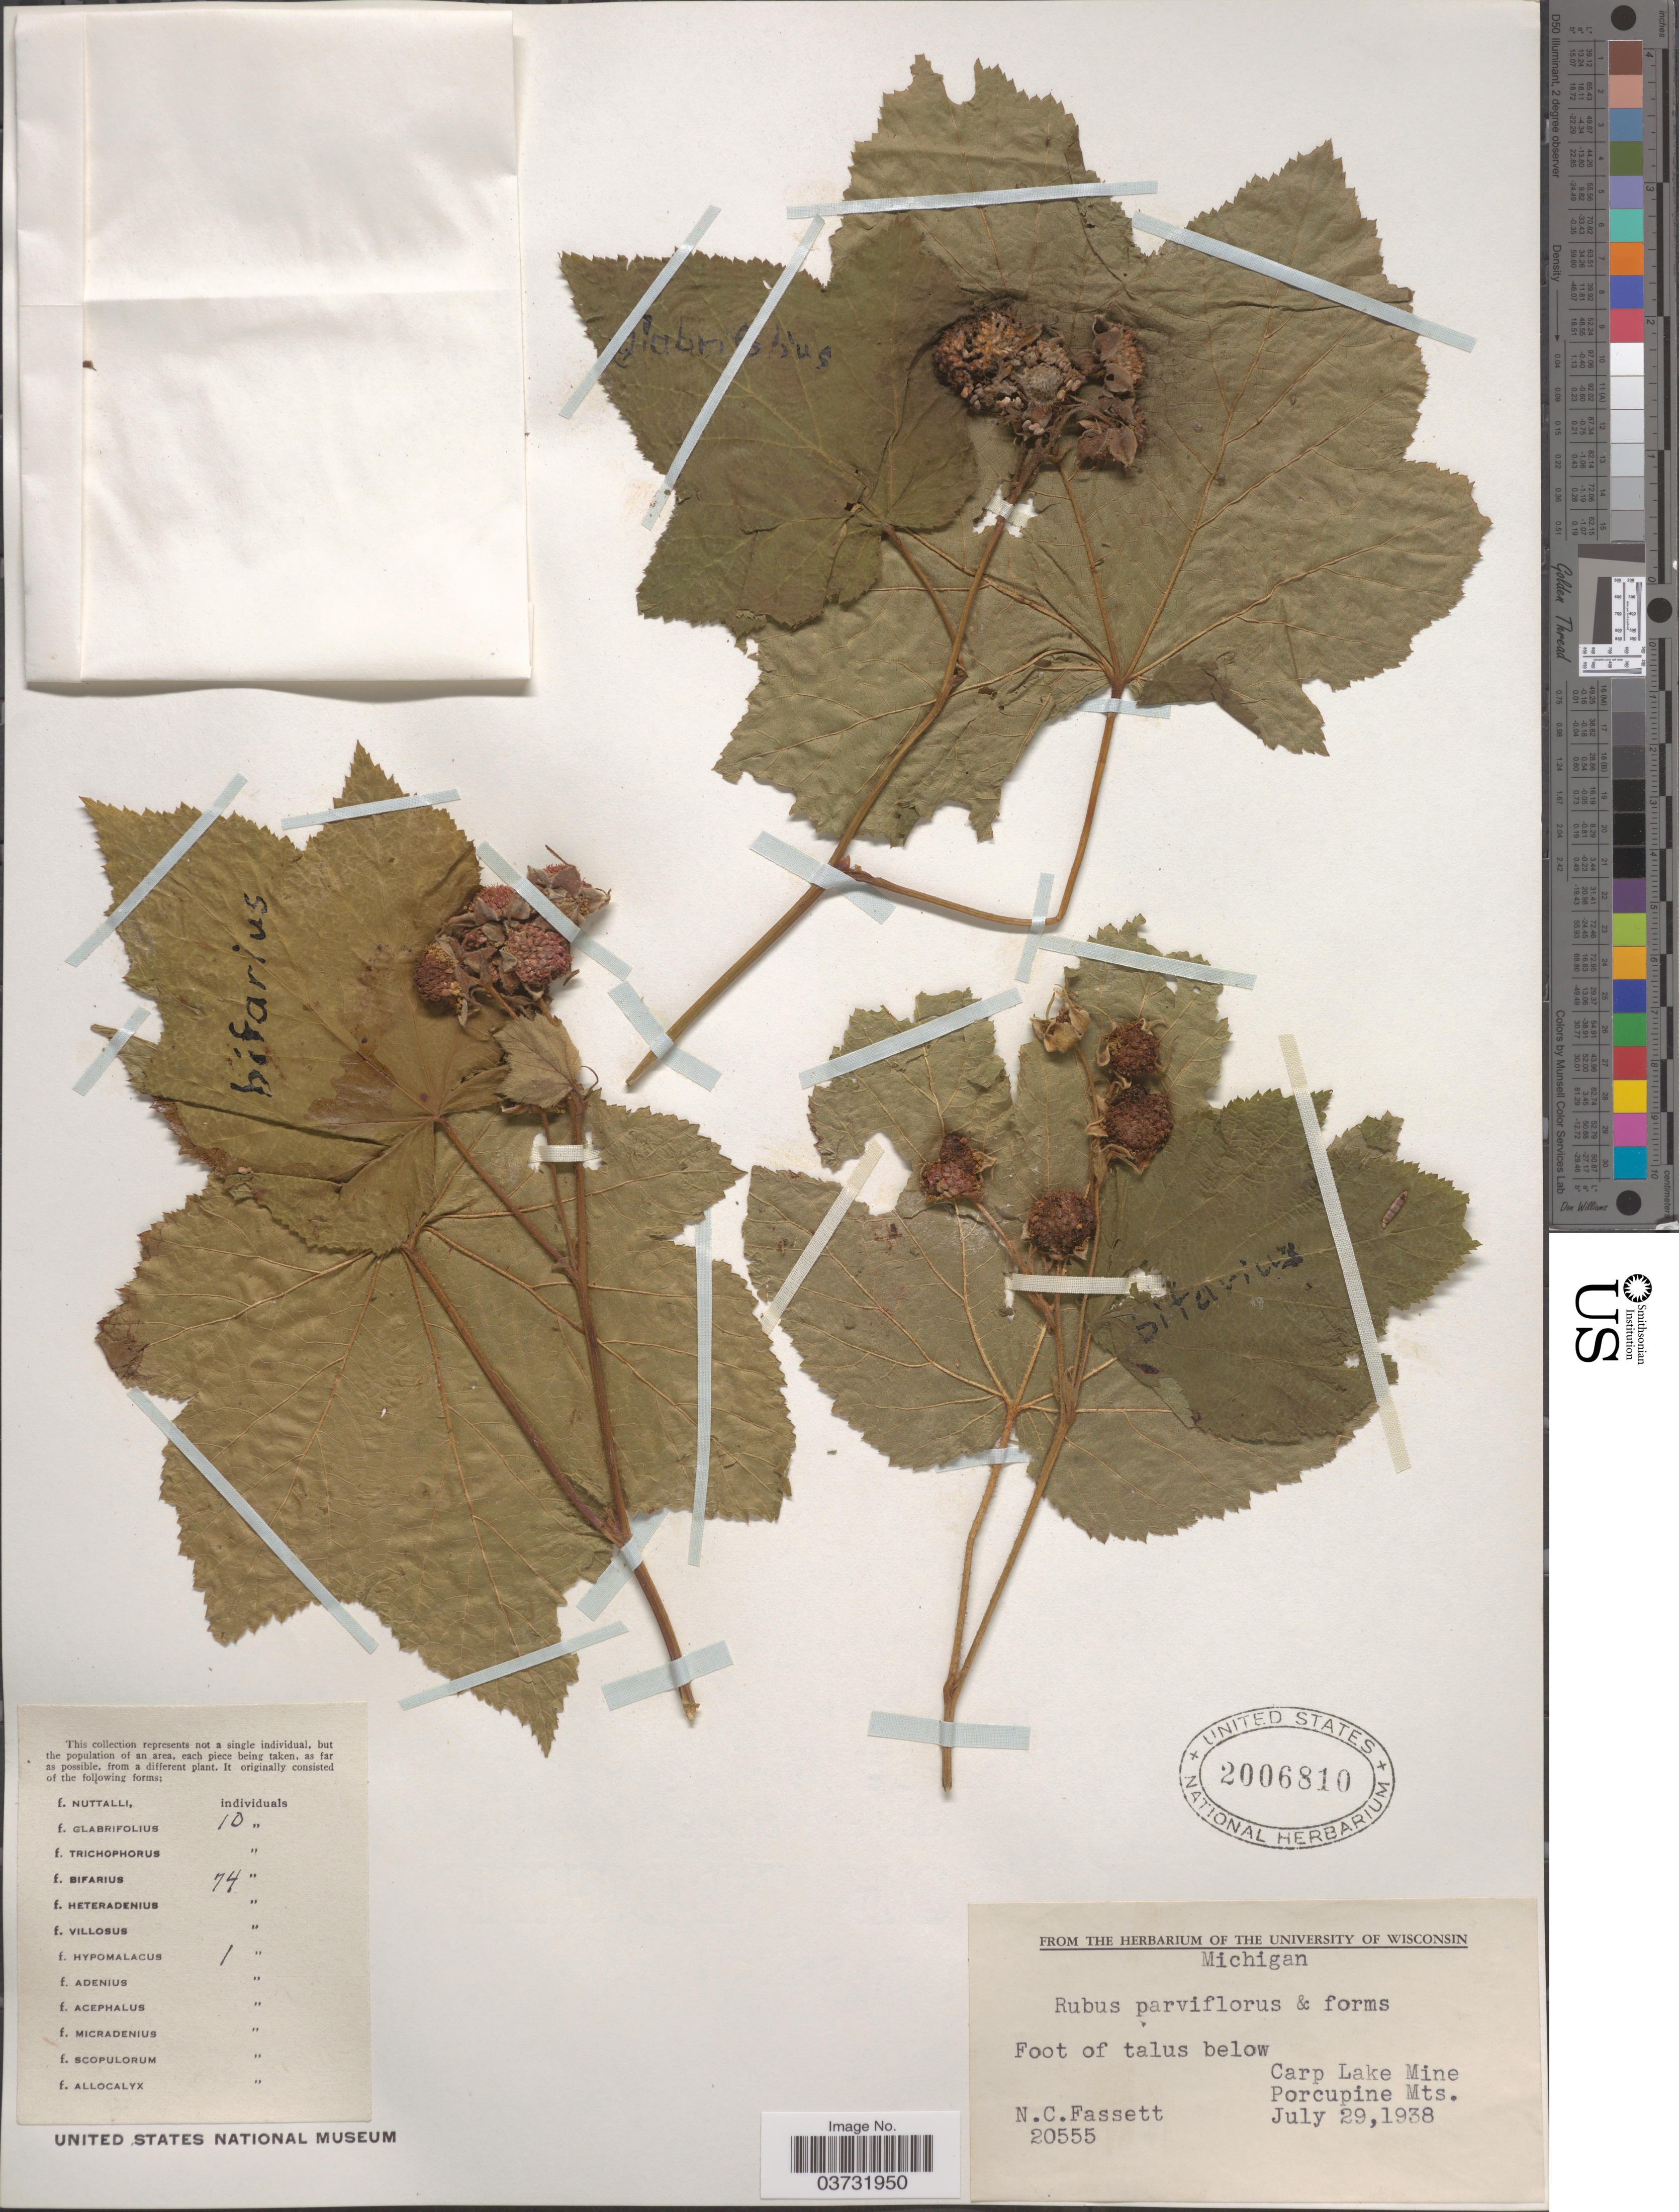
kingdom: Plantae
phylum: Tracheophyta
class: Magnoliopsida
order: Rosales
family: Rosaceae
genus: Rubus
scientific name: Rubus parviflorus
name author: Nutt.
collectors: N. C. Fassett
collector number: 20555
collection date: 1938-07-29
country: United States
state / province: Michigan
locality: Foot of talus below. Carp Lake Mine. Porcupine Mts.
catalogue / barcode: US 2006810